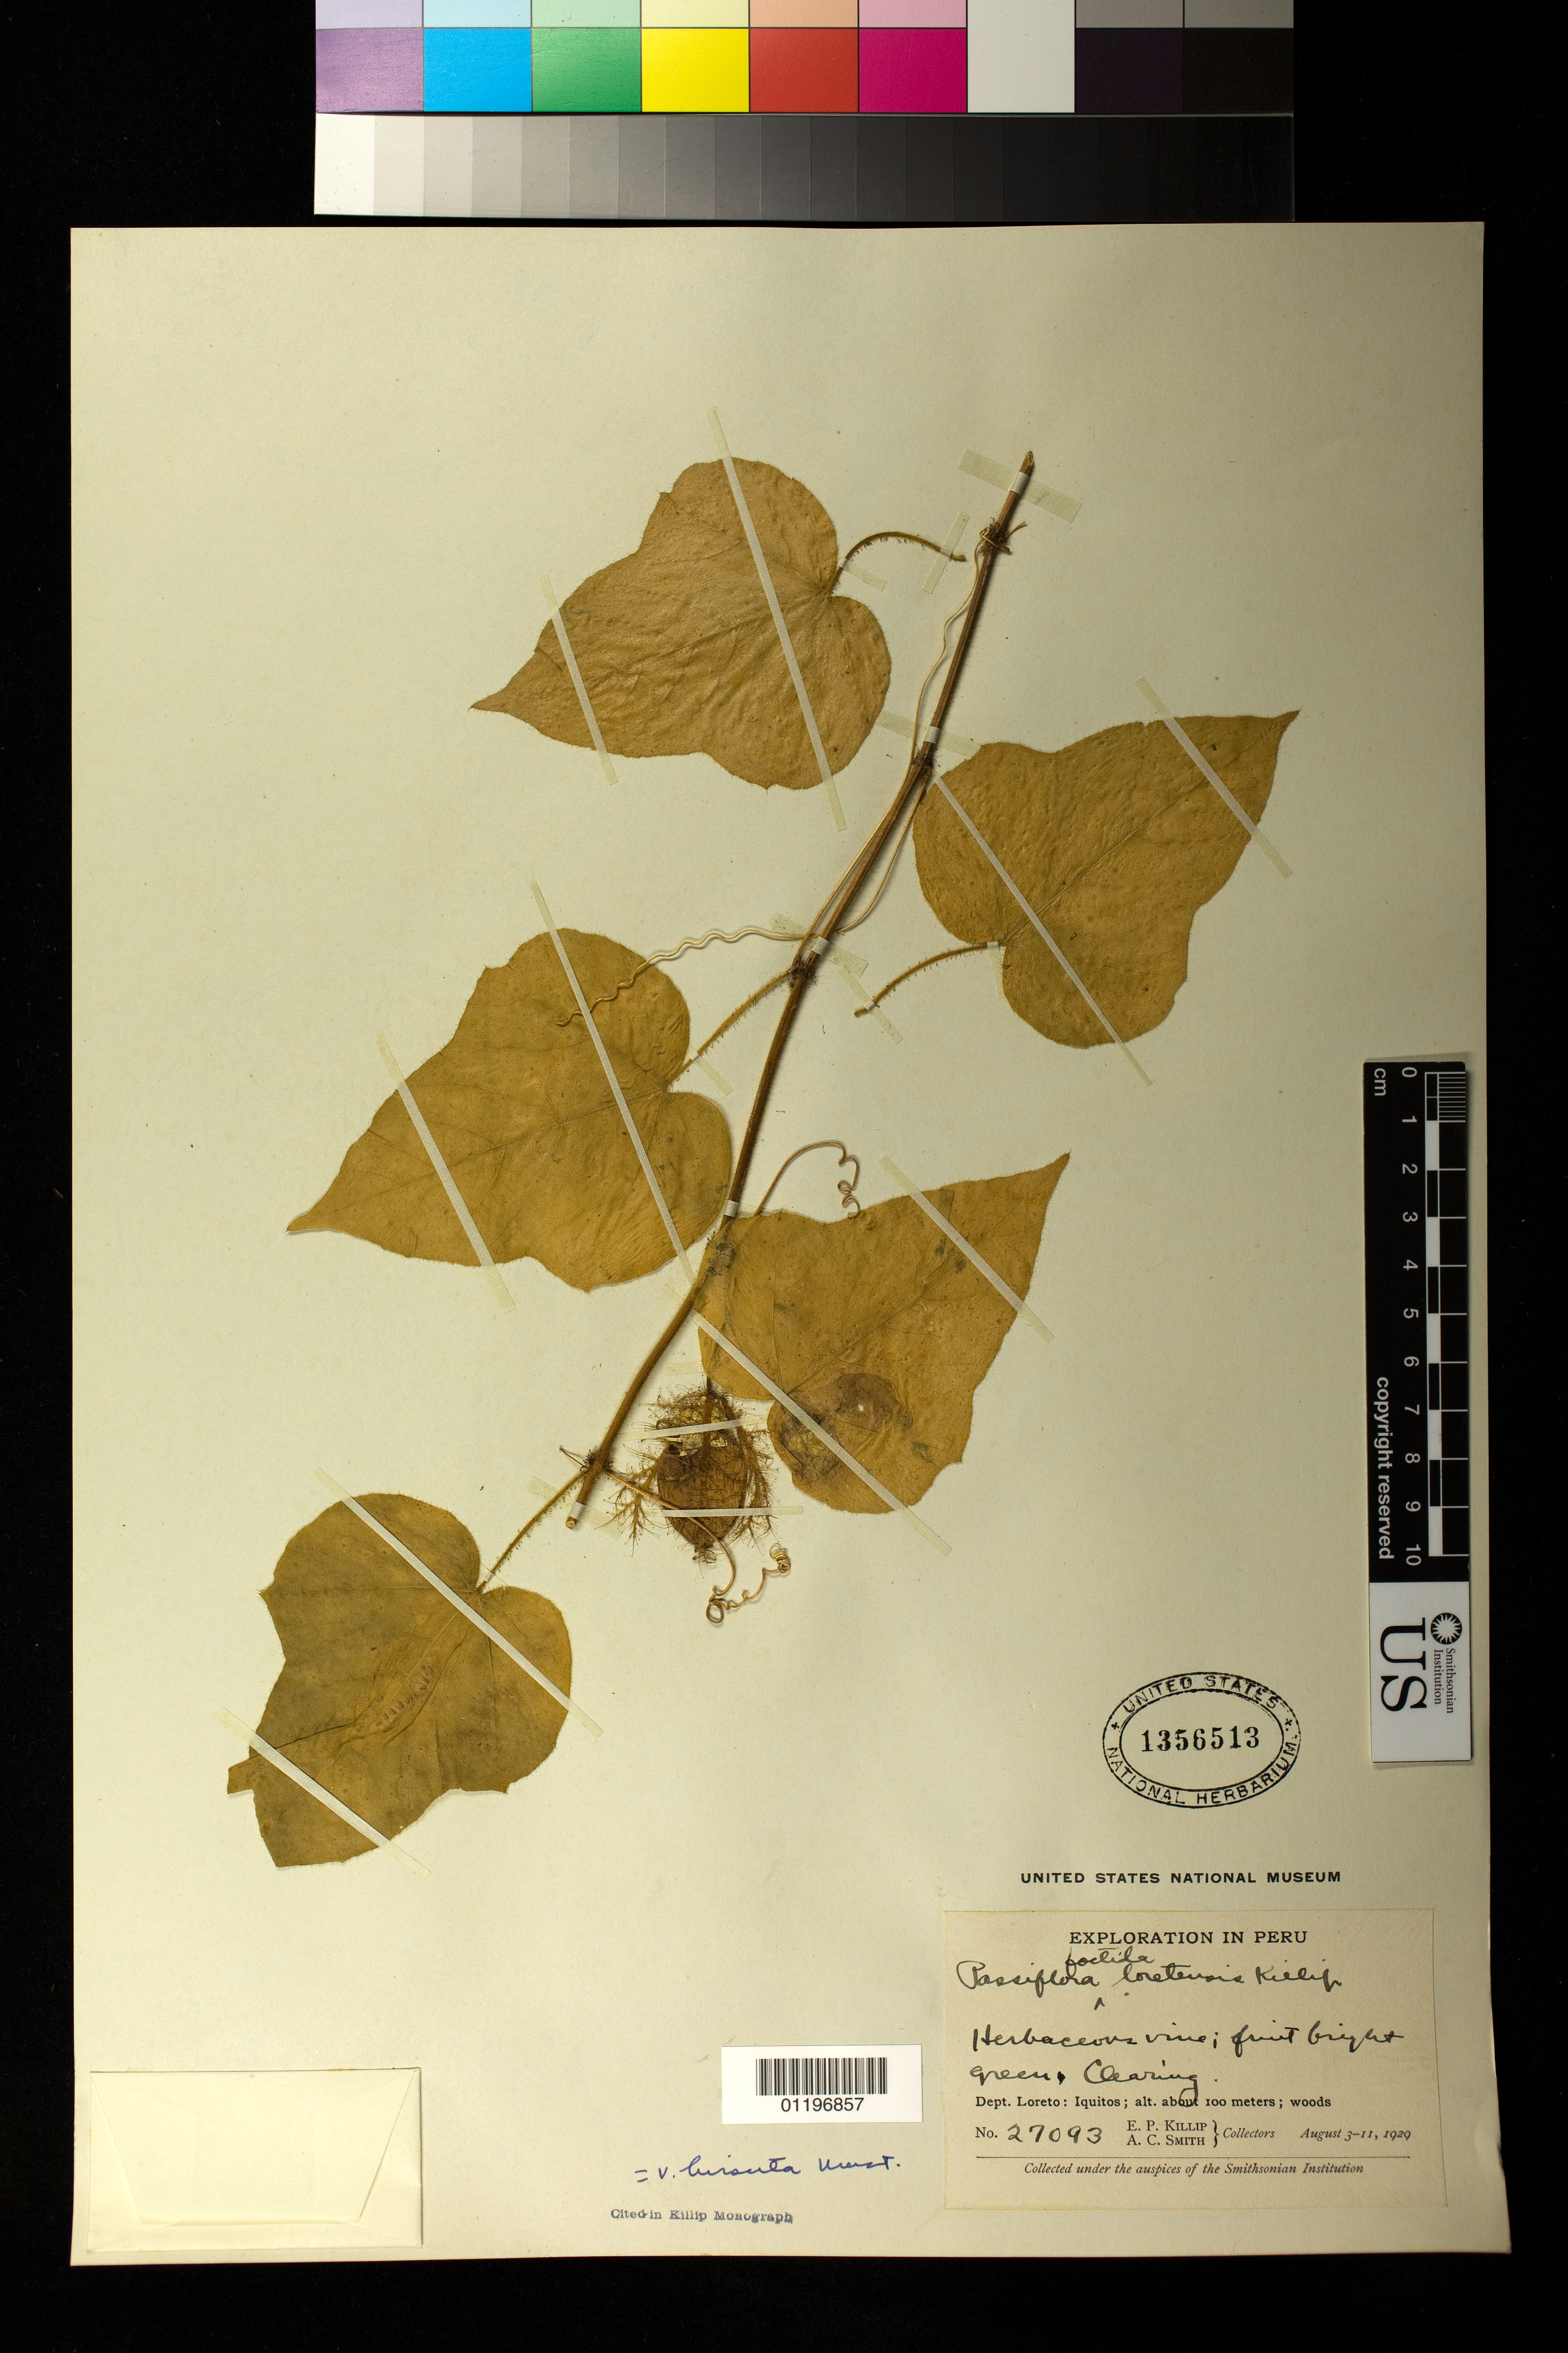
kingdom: Plantae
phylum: Tracheophyta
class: Magnoliopsida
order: Malpighiales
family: Passifloraceae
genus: Passiflora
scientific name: Passiflora foetida var. hirsuta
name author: (L.) Mast.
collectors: E. P. Killip & A. C. Smith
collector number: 27093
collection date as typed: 03 Aug 1929 to 11 Aug 1929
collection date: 1929-08-03/1929-08-11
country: Peru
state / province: Loreto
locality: Iquitos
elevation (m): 100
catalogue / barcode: US 1356513